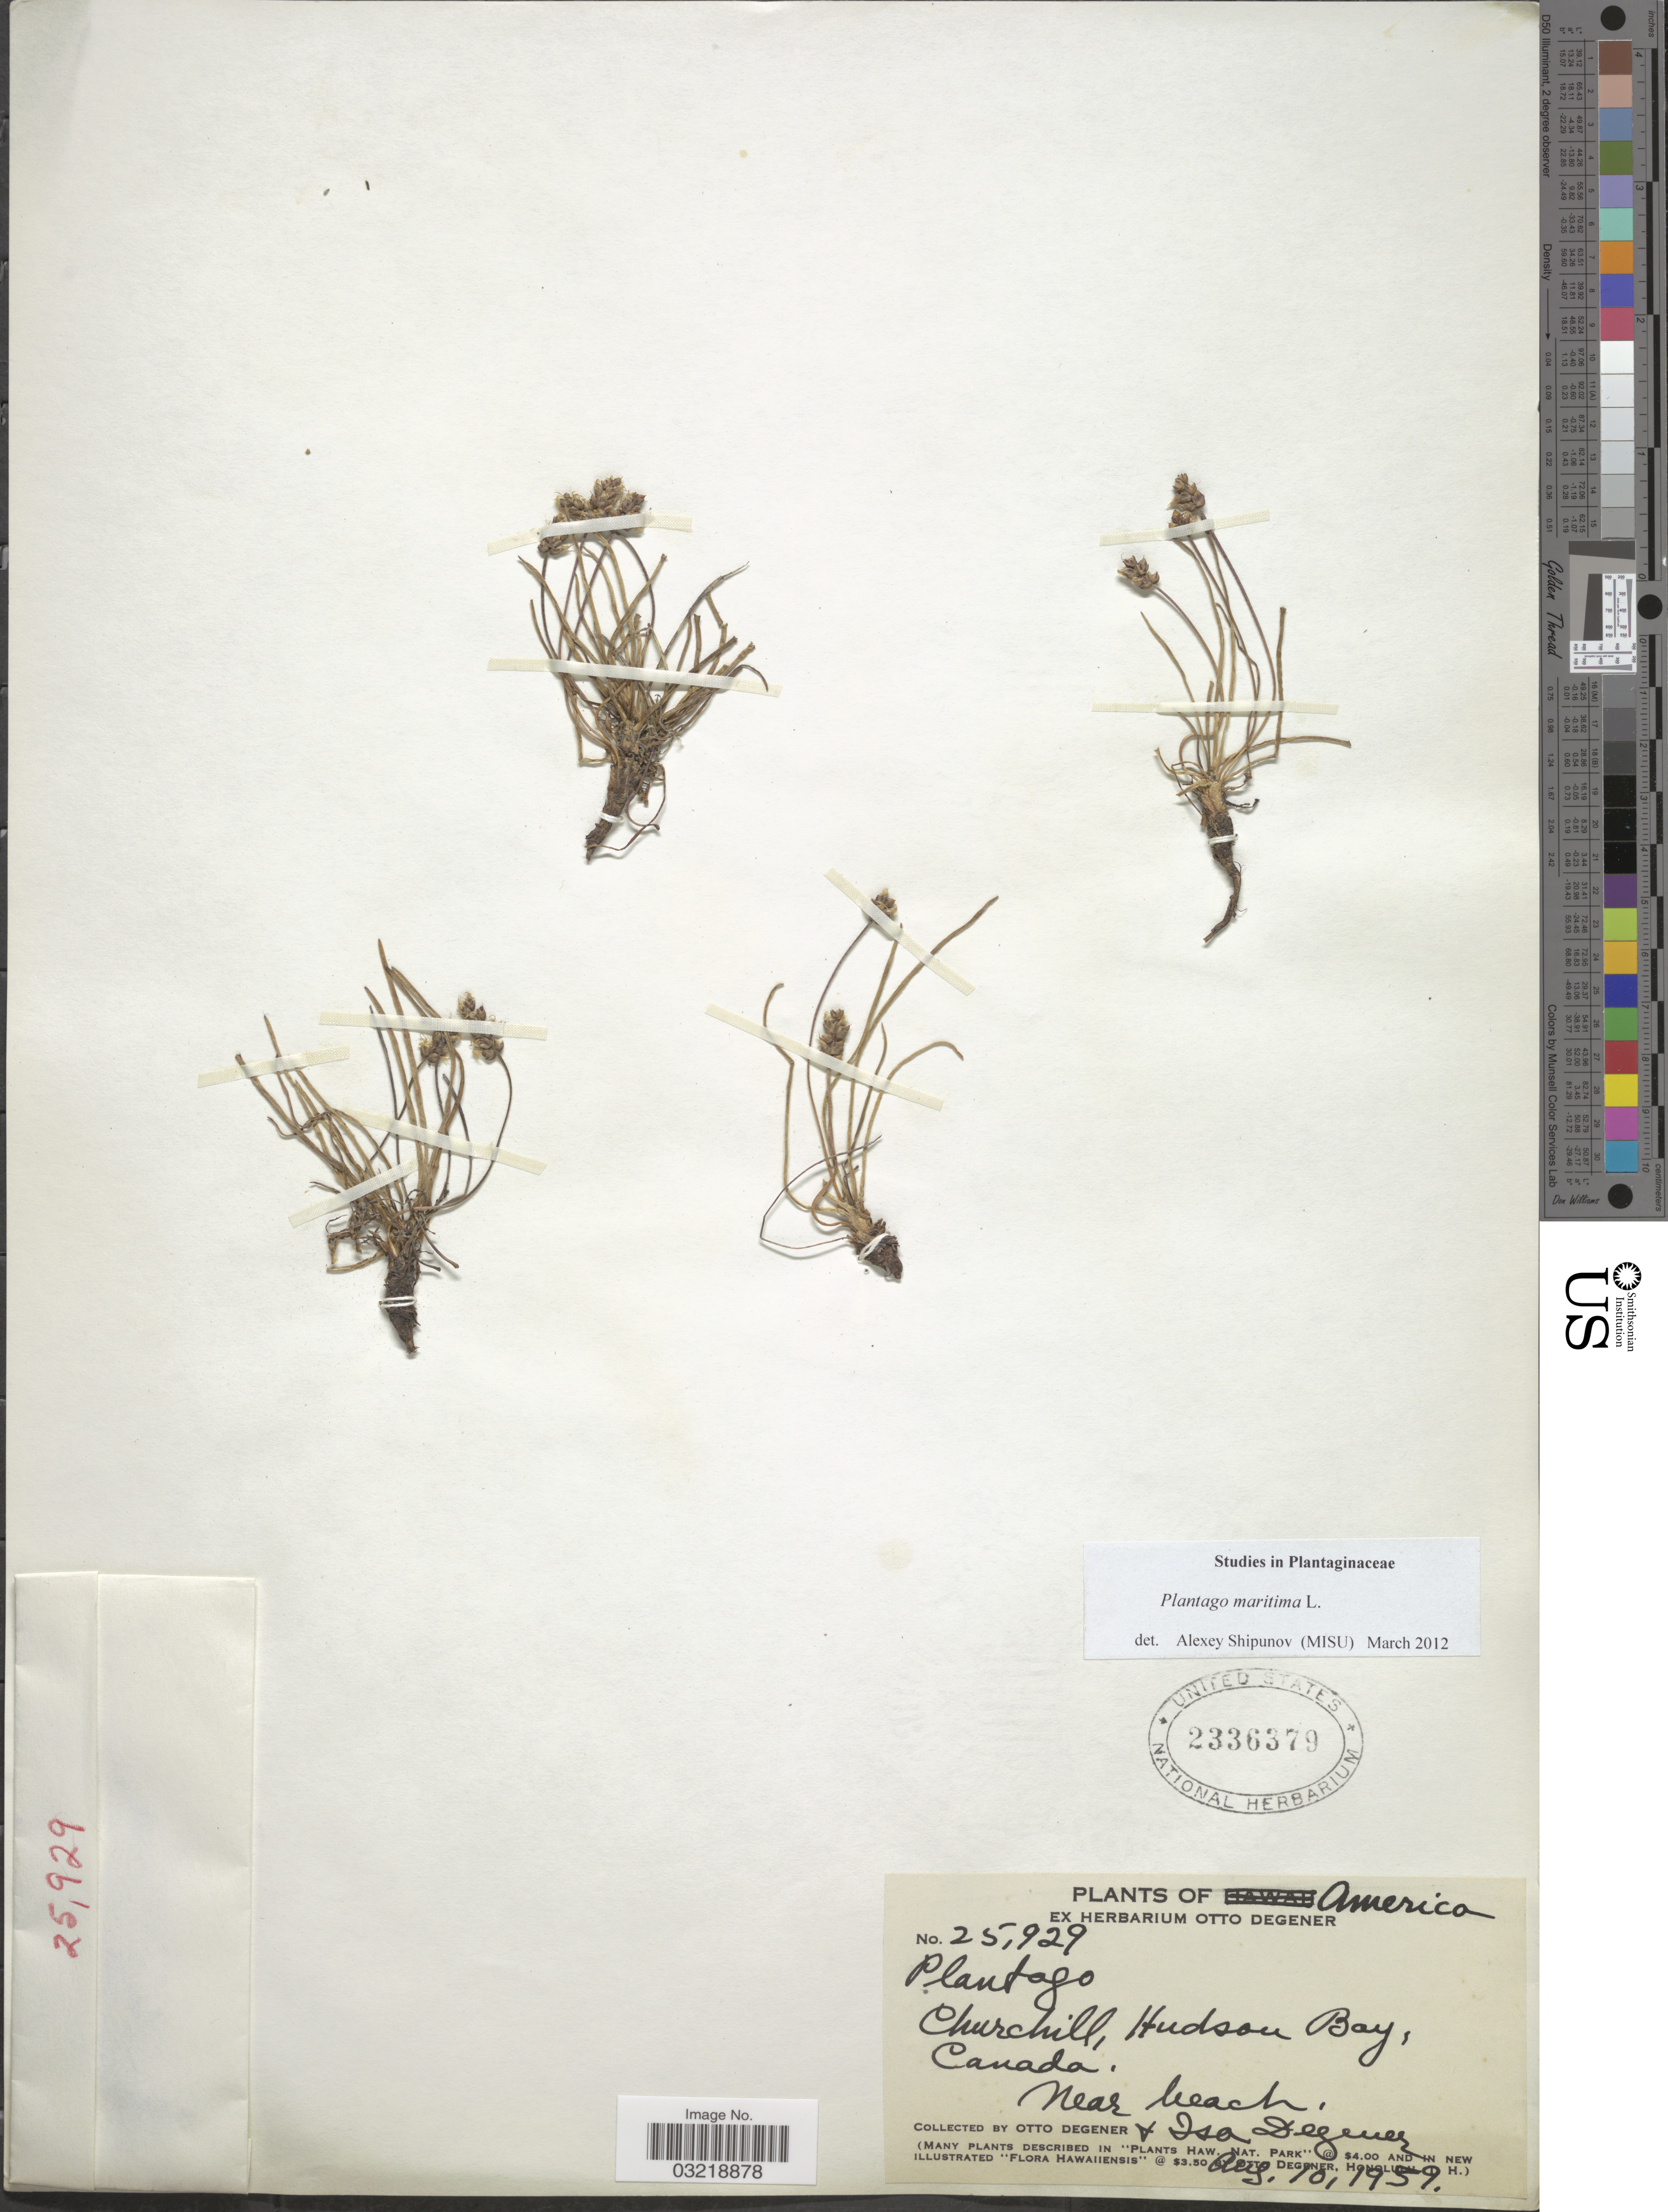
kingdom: Plantae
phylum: Tracheophyta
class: Magnoliopsida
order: Lamiales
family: Plantaginaceae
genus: Plantago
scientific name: Plantago maritima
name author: L.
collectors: O. Degener & I. Degener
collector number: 25929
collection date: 1959-08-10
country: Canada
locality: Churchill, Husdon Bay.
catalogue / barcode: US 2336379